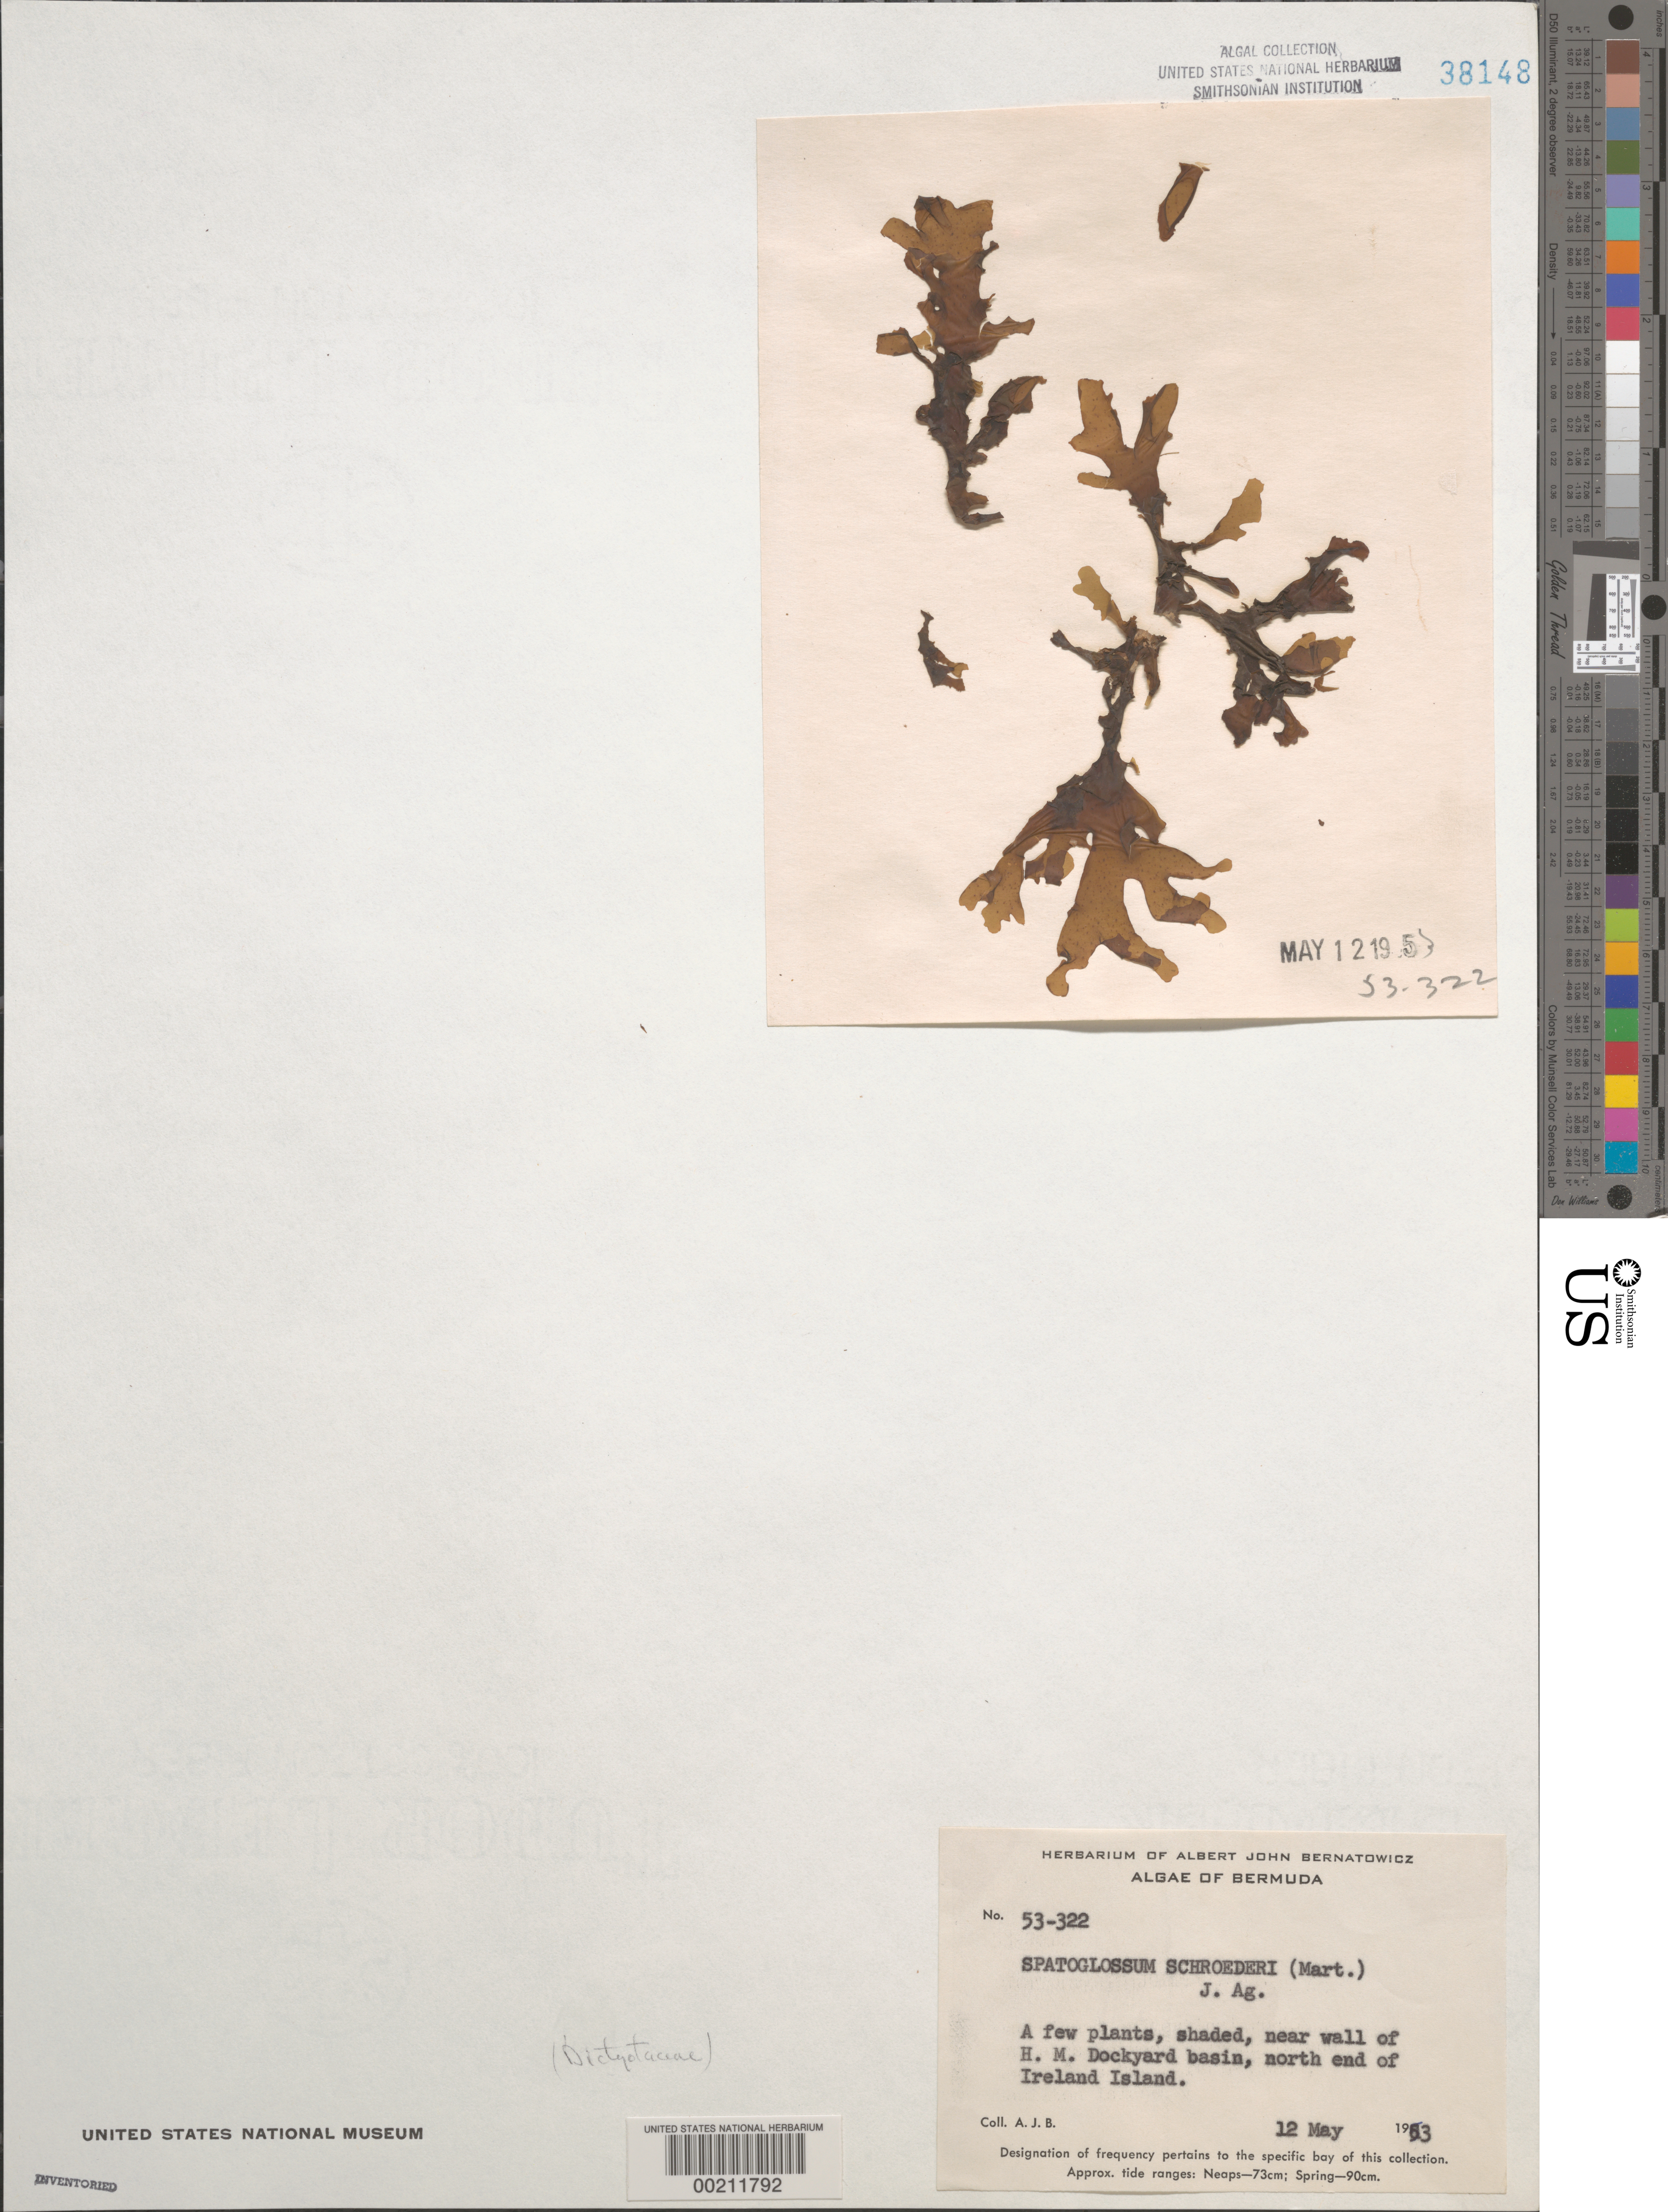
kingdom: Chromista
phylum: Ochrophyta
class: Phaeophyceae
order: Dictyotales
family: Dictyotaceae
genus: Spatoglossum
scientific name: Spatoglossum schroederi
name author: (C. Agardh) Kütz.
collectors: A. Bernatowicz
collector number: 53-322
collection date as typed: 12 May 1953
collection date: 1953-05-12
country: Bermuda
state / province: Sandys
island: Ireland Island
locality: H.M. Dockyard basin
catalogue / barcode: US 38148